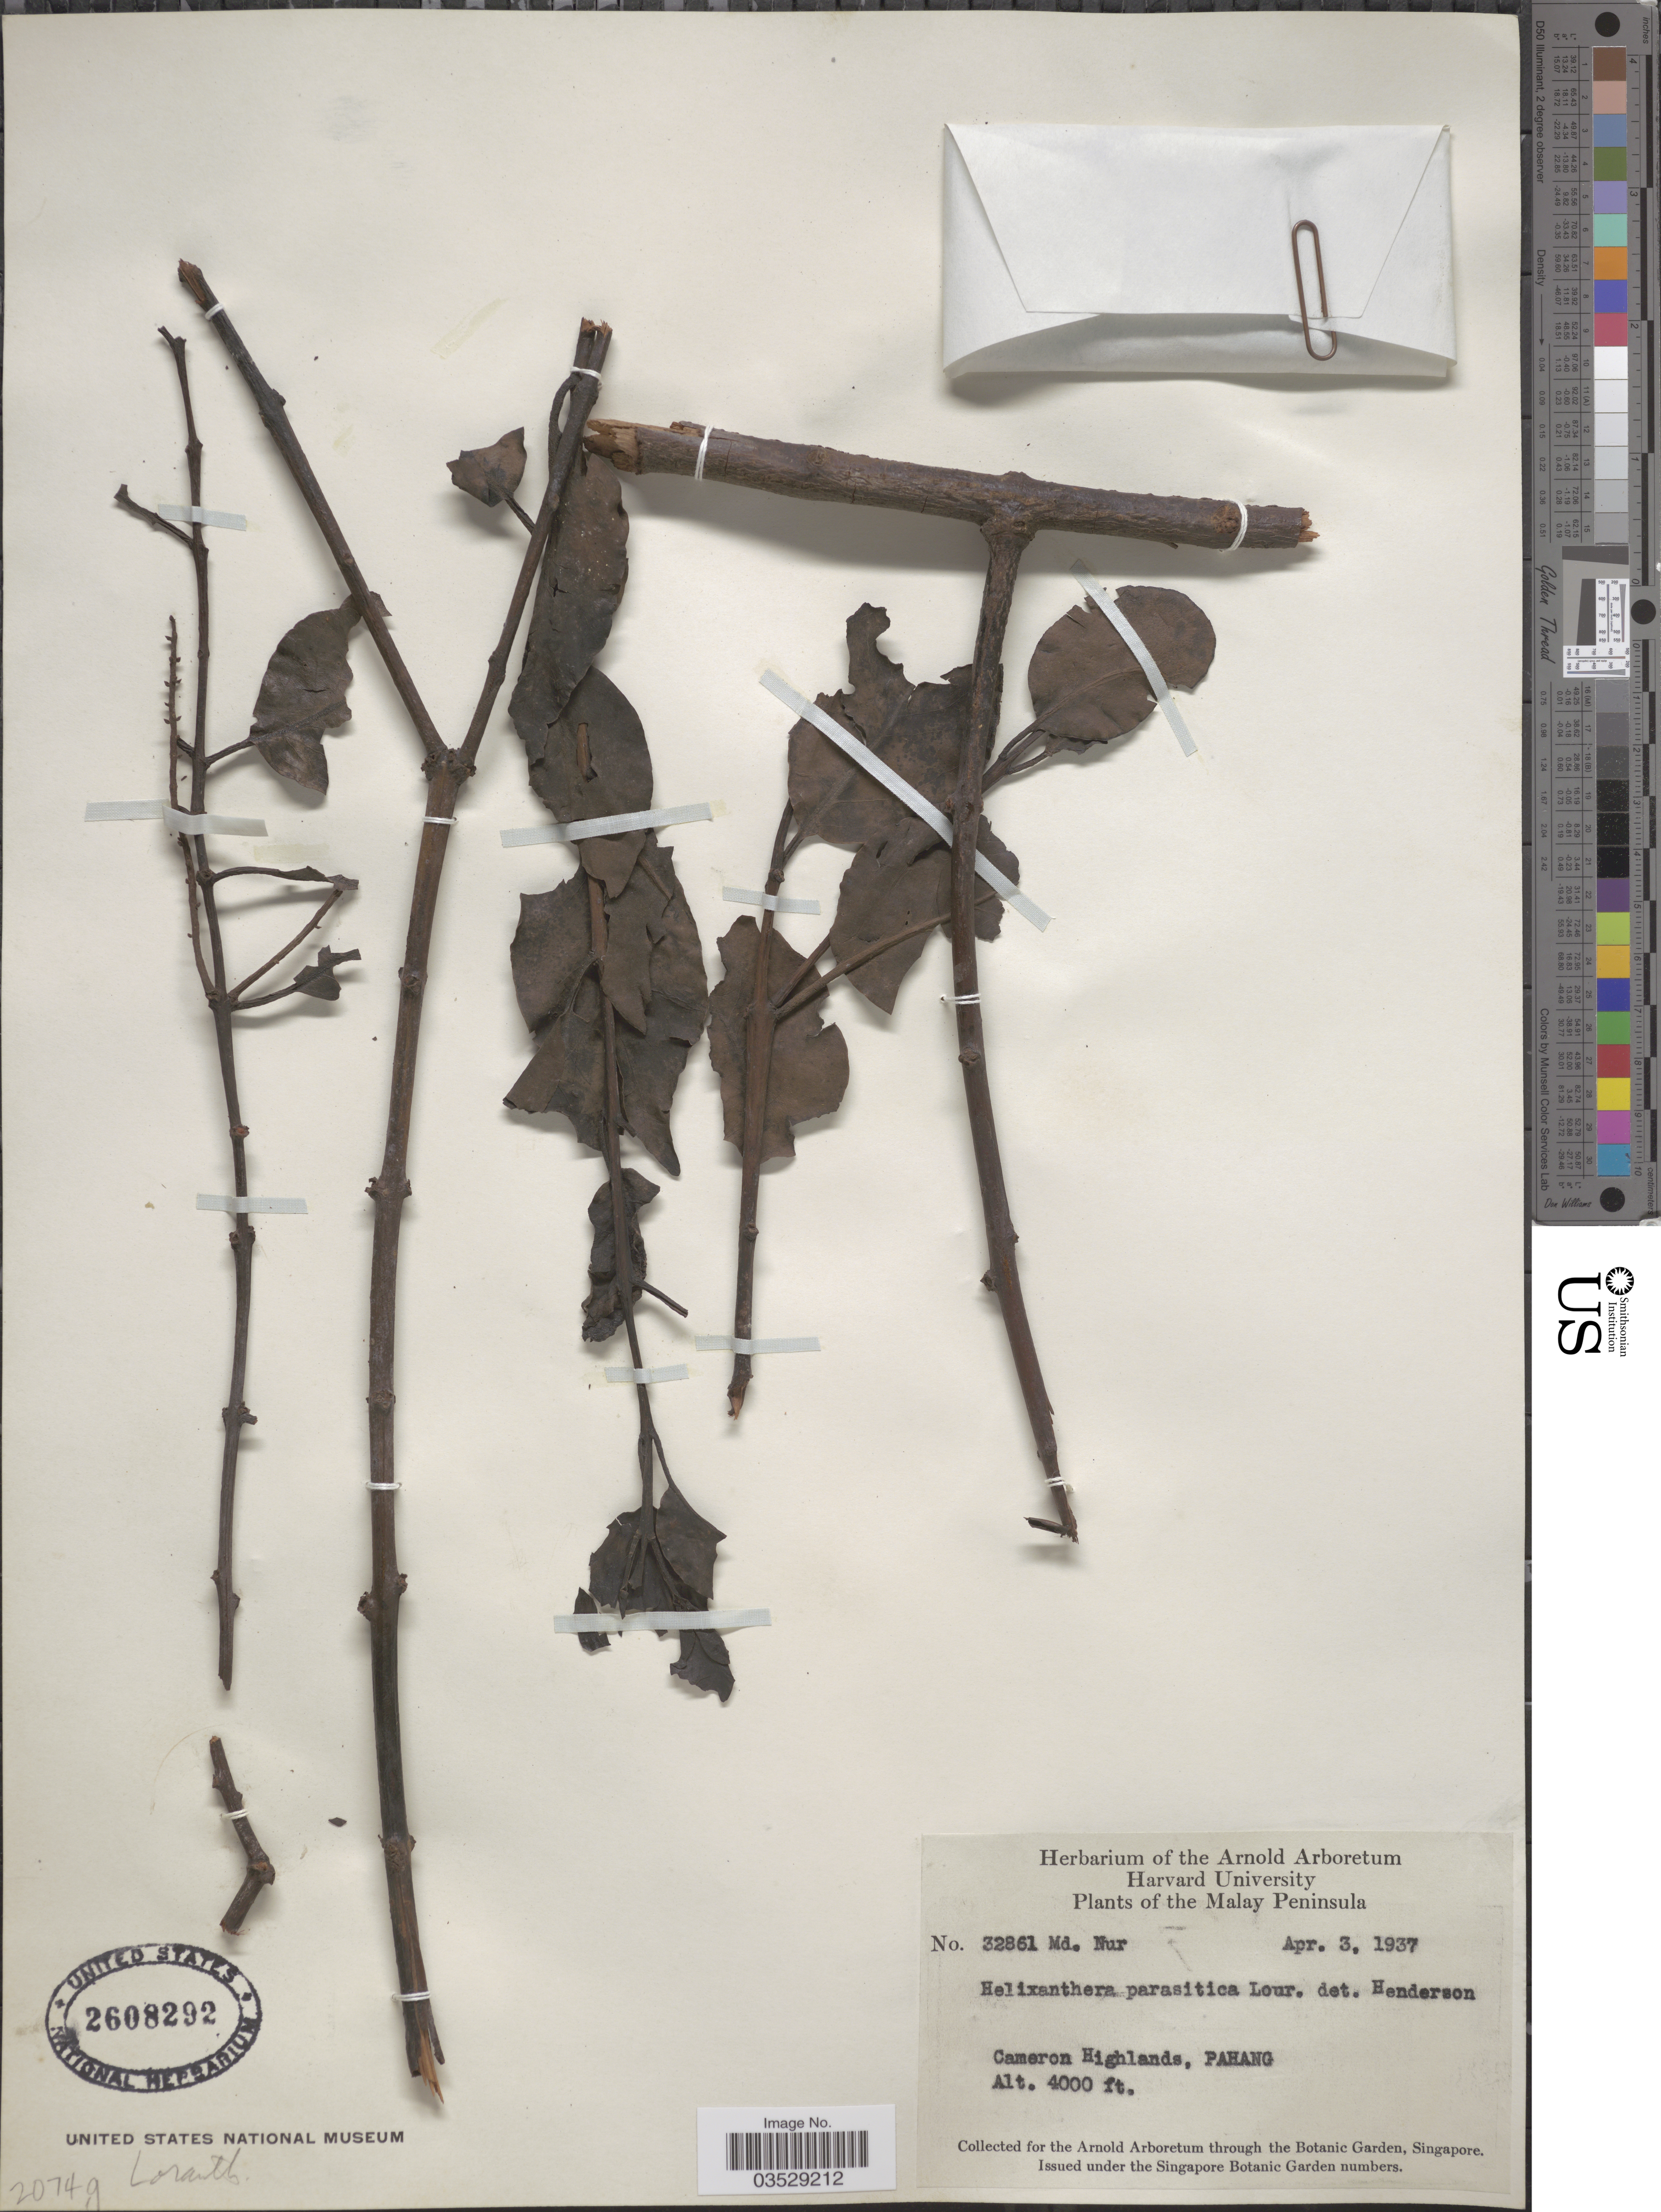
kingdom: Plantae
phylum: Tracheophyta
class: Magnoliopsida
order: Santalales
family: Loranthaceae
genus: Helixanthera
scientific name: Helixanthera parasitica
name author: Lour.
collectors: M. Nur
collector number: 32861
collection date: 1937-04-03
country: Malaysia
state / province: Pahang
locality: The Malay Peninsula. Cameron Highlands.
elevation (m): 1219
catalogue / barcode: US 2608292